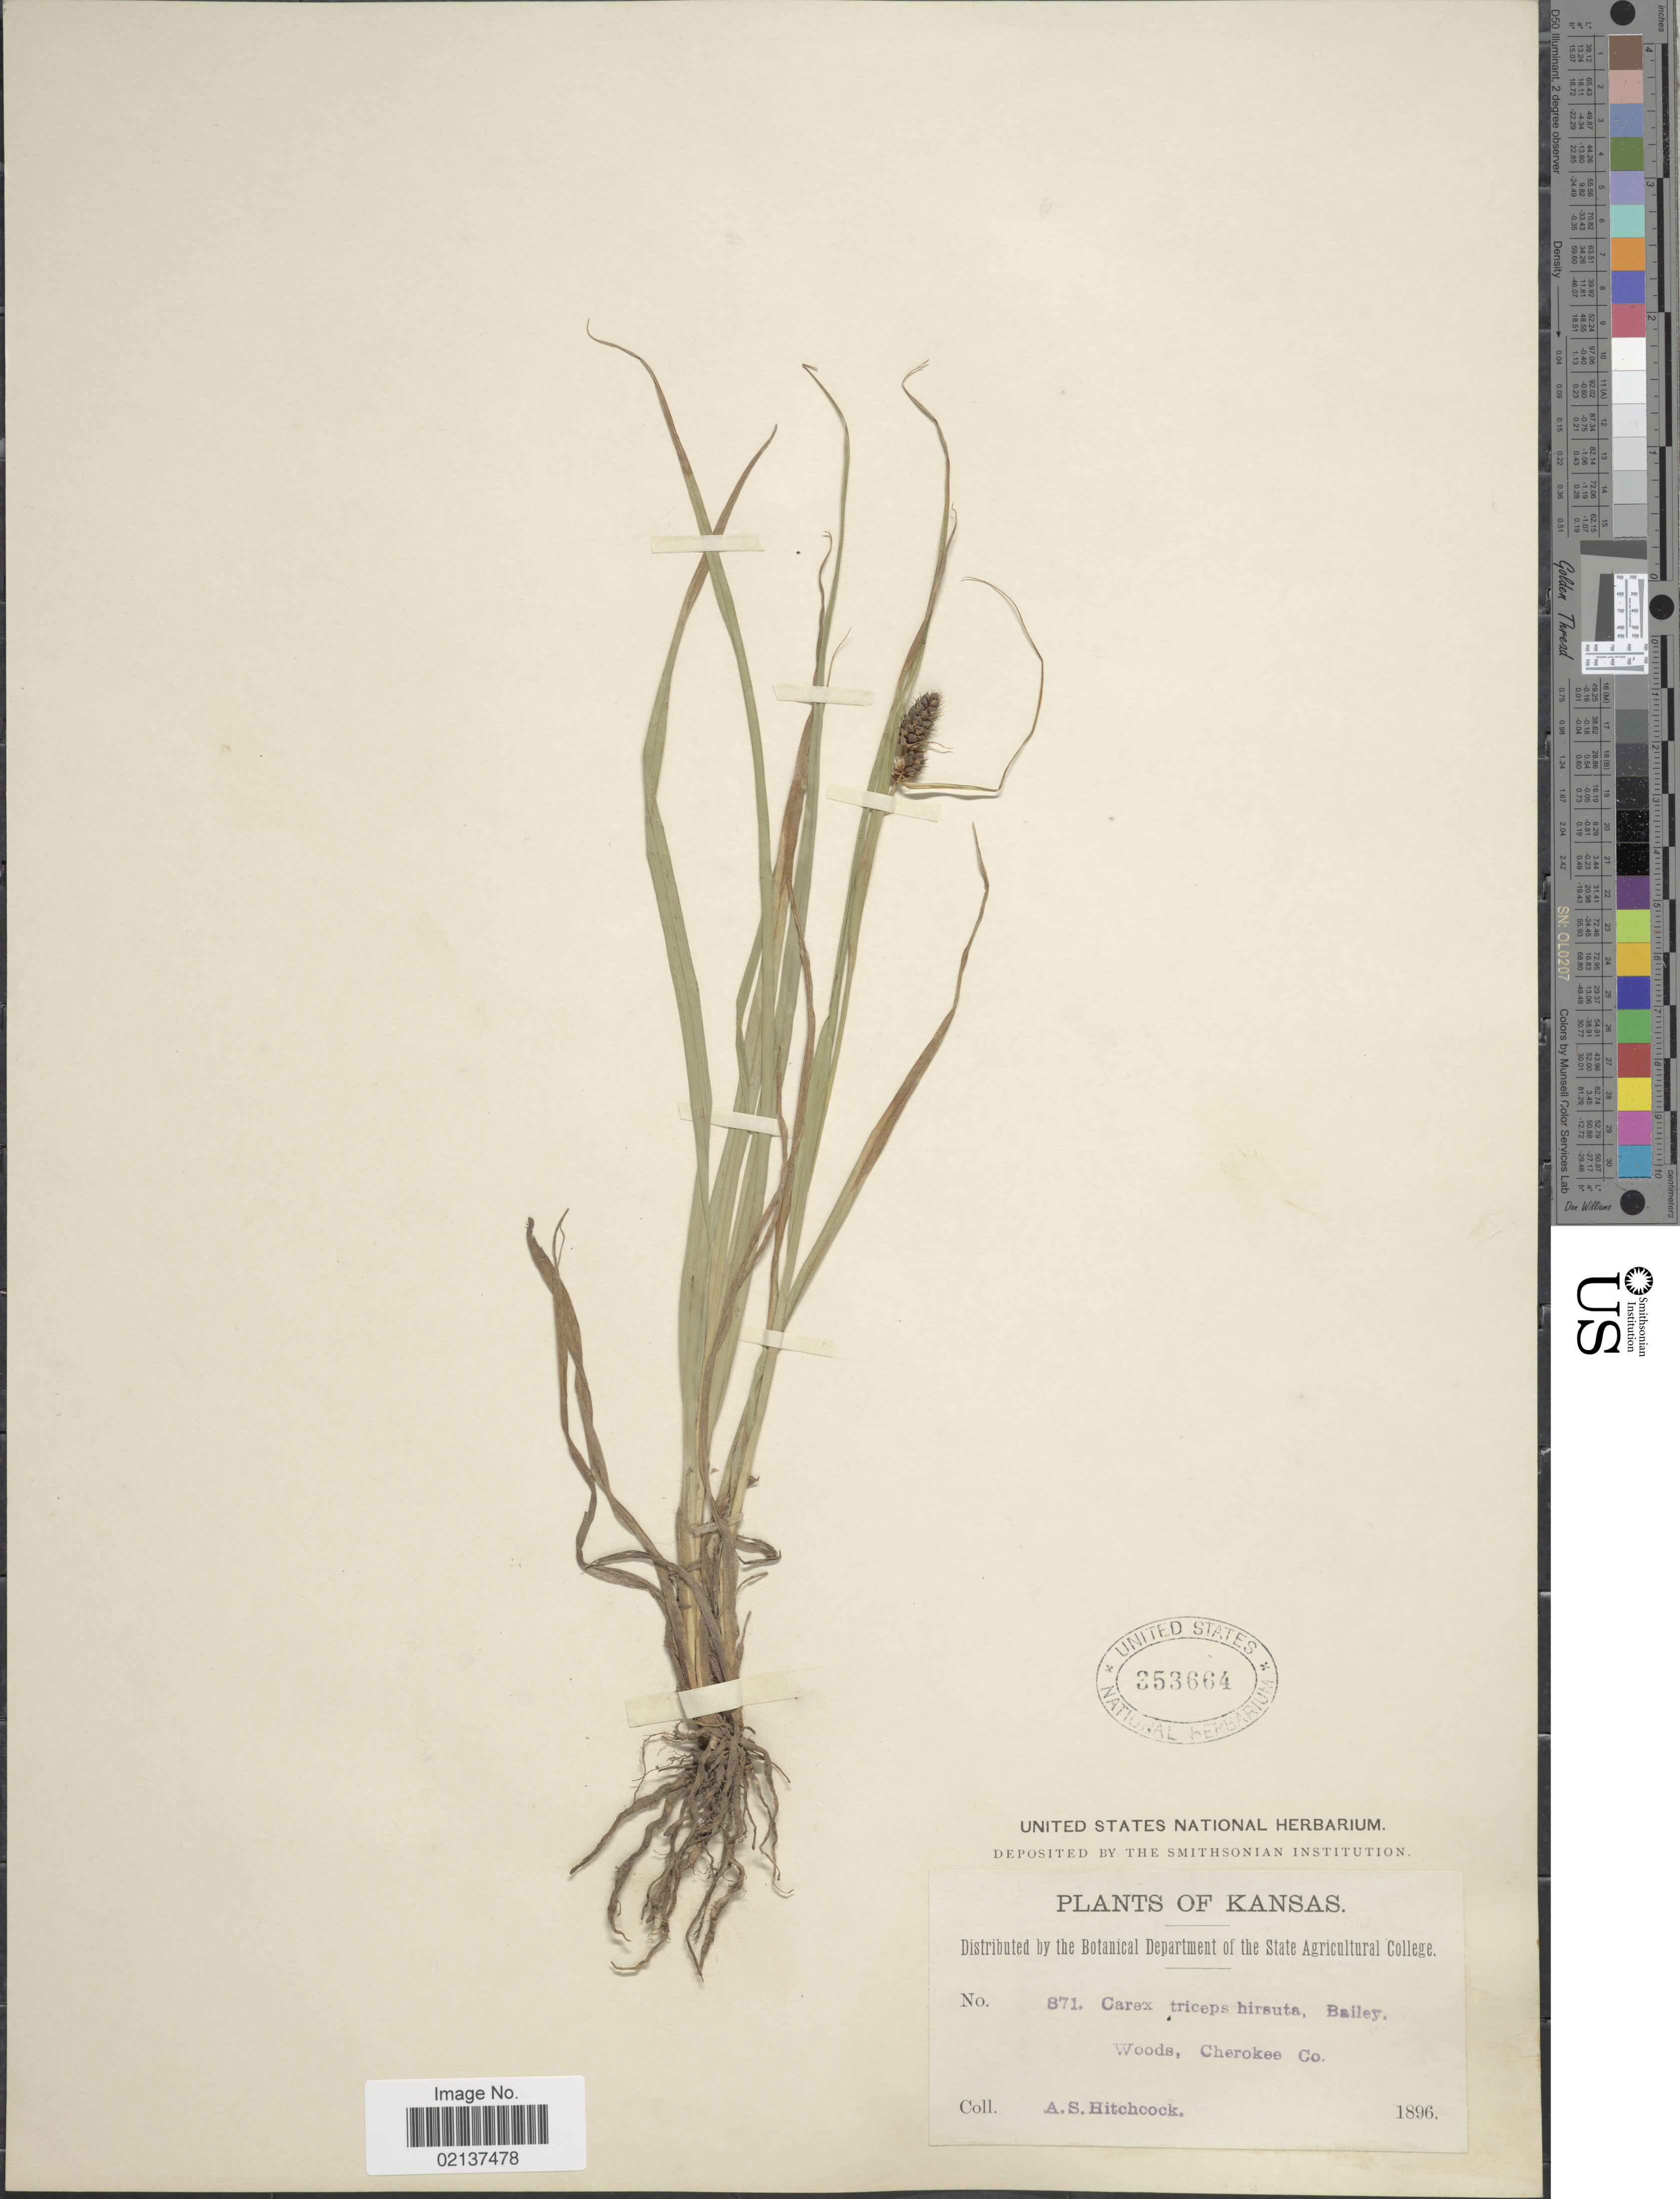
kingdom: Plantae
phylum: Tracheophyta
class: Liliopsida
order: Poales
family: Cyperaceae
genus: Carex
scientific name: Carex hirsutella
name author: Mack.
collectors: A. S. Hitchcock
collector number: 871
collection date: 1896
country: United States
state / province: Kansas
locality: Cherokee Co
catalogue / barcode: US 353664